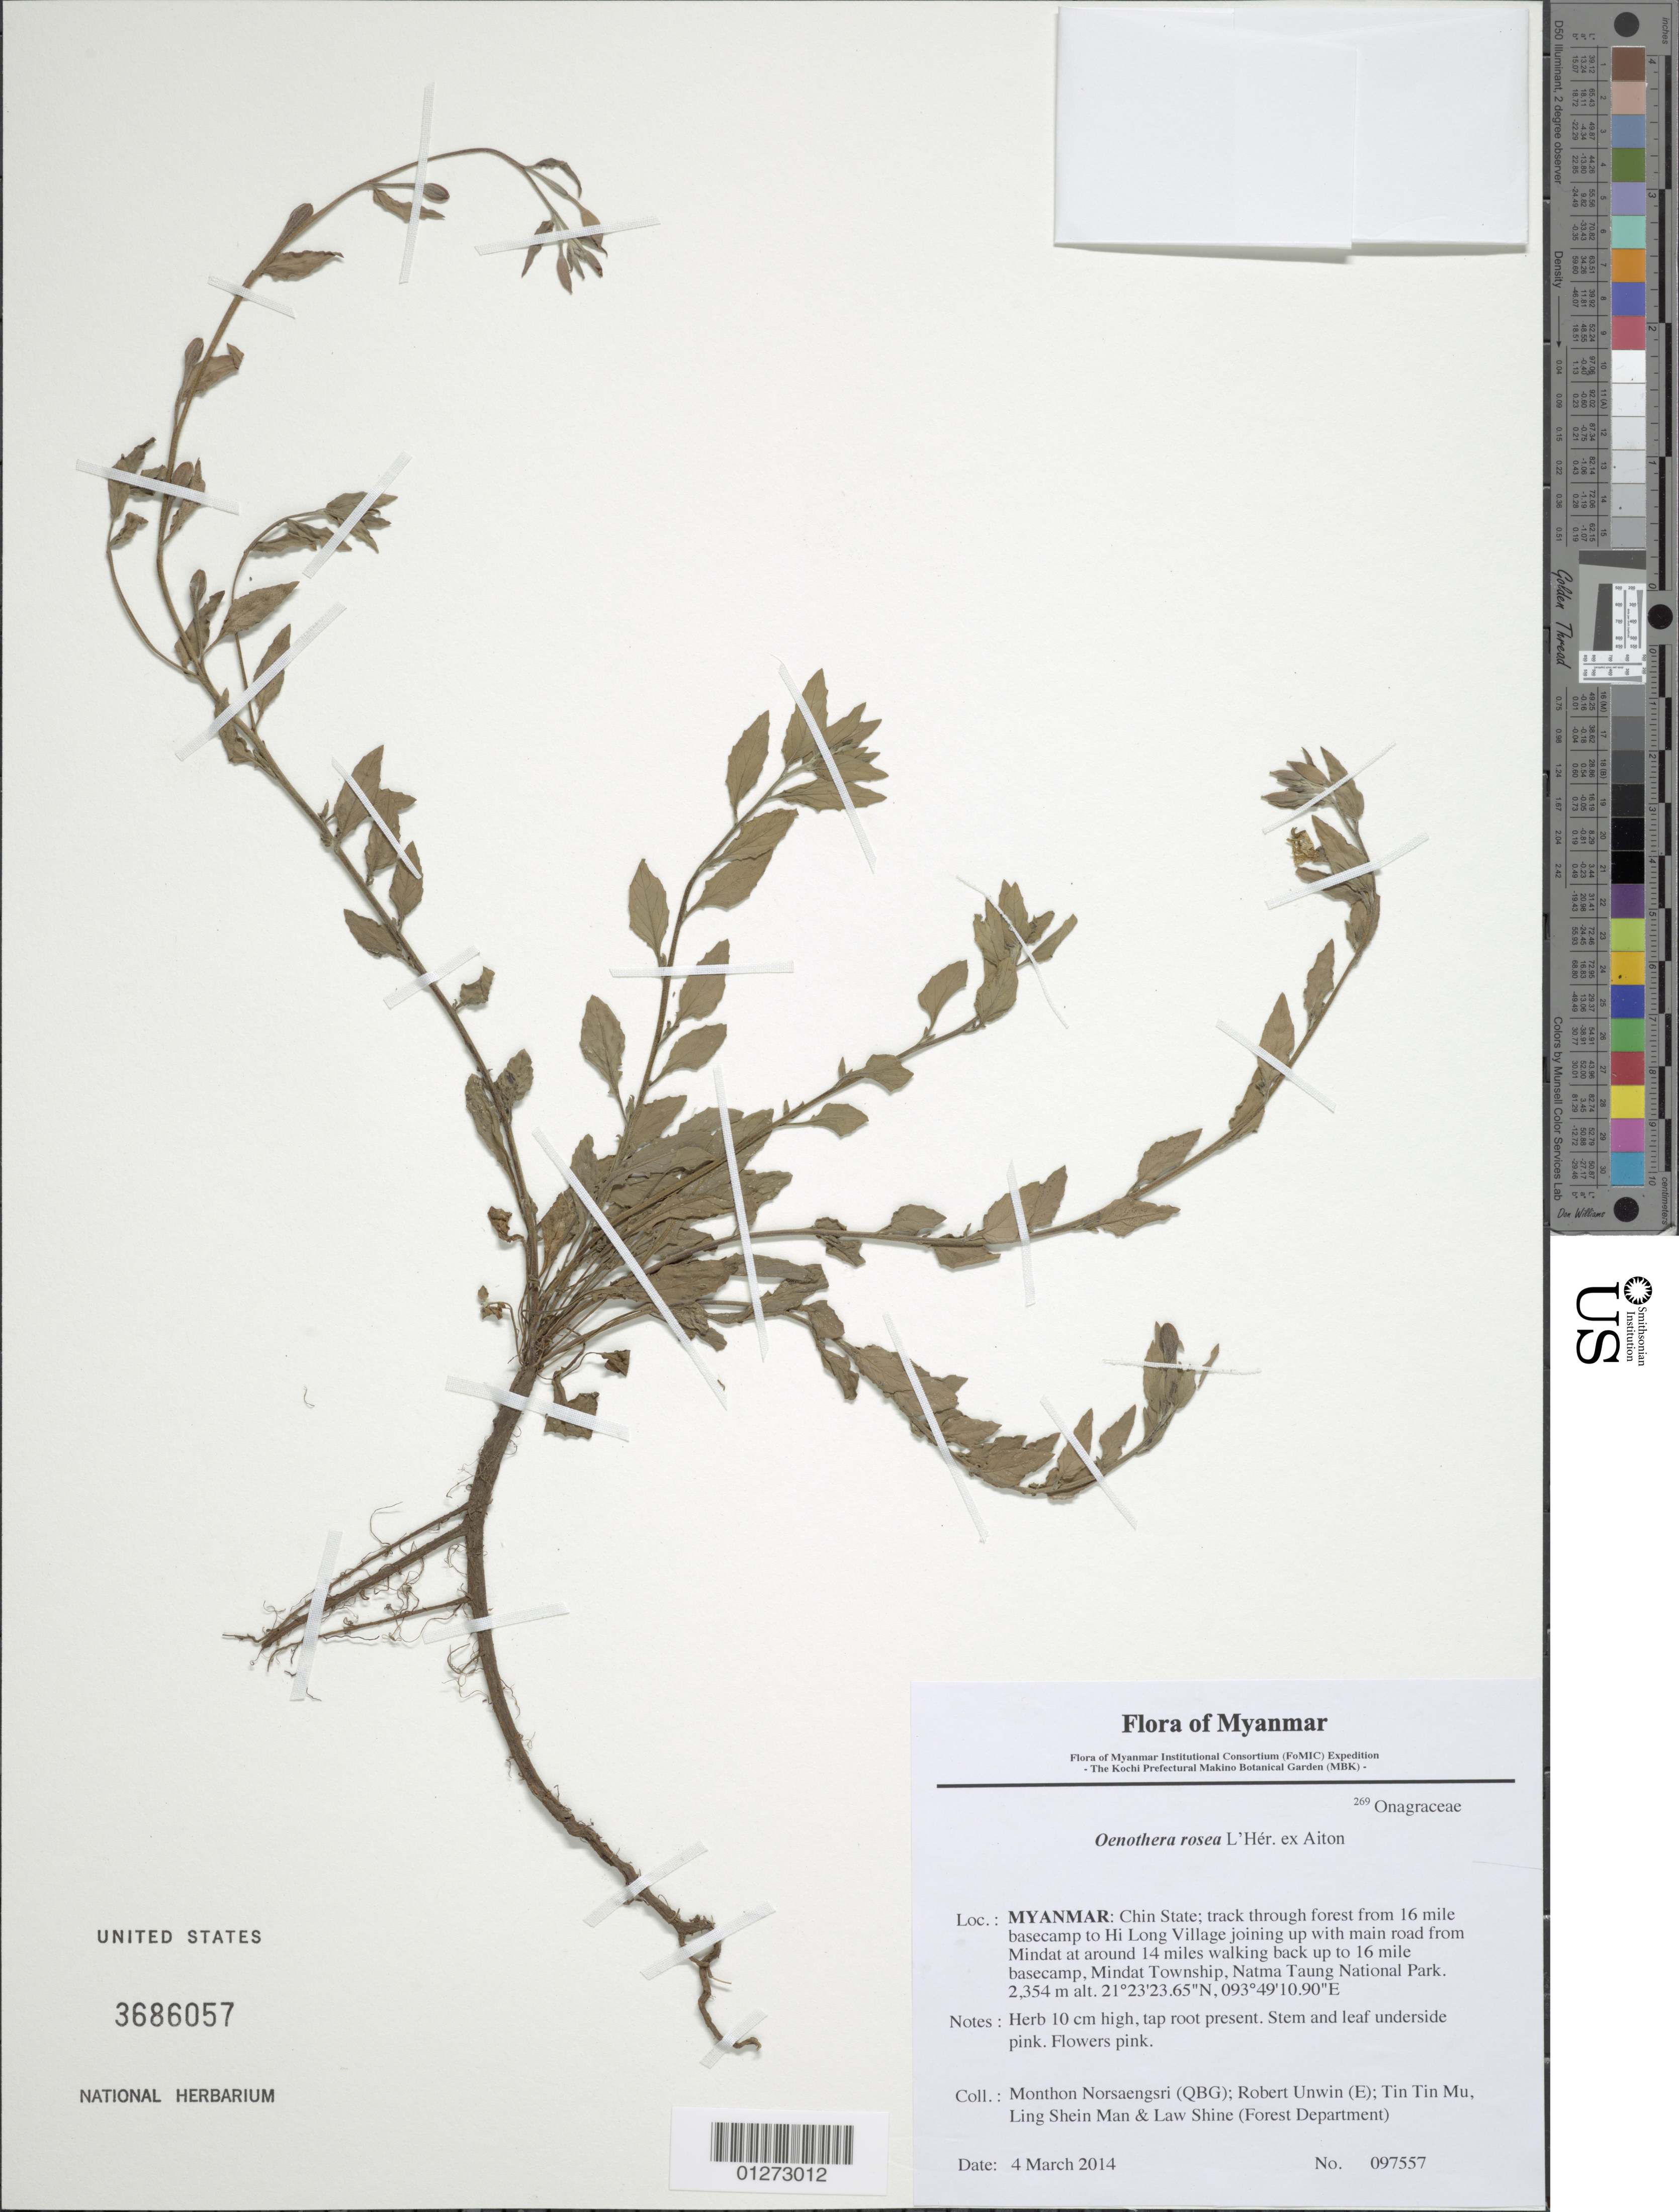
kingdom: Plantae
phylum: Tracheophyta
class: Magnoliopsida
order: Myrtales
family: Onagraceae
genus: Oenothera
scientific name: Oenothera rosea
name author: L'Hér. ex Aiton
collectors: M. Norsaengsri, R. Unwin, Tin Tin Mu, Ling Shein Man & L. Shine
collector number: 97557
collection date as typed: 4 March 2014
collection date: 2014-03-04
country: Myanmar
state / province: Chin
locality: Natma Taung National Park, Mindat Township, track through forest from 16 mile basecamp to Hi Long Village joining up with main road from Mindat at around 14 miles walking back up to 16 mile basecamp,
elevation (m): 2354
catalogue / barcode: US 3686057